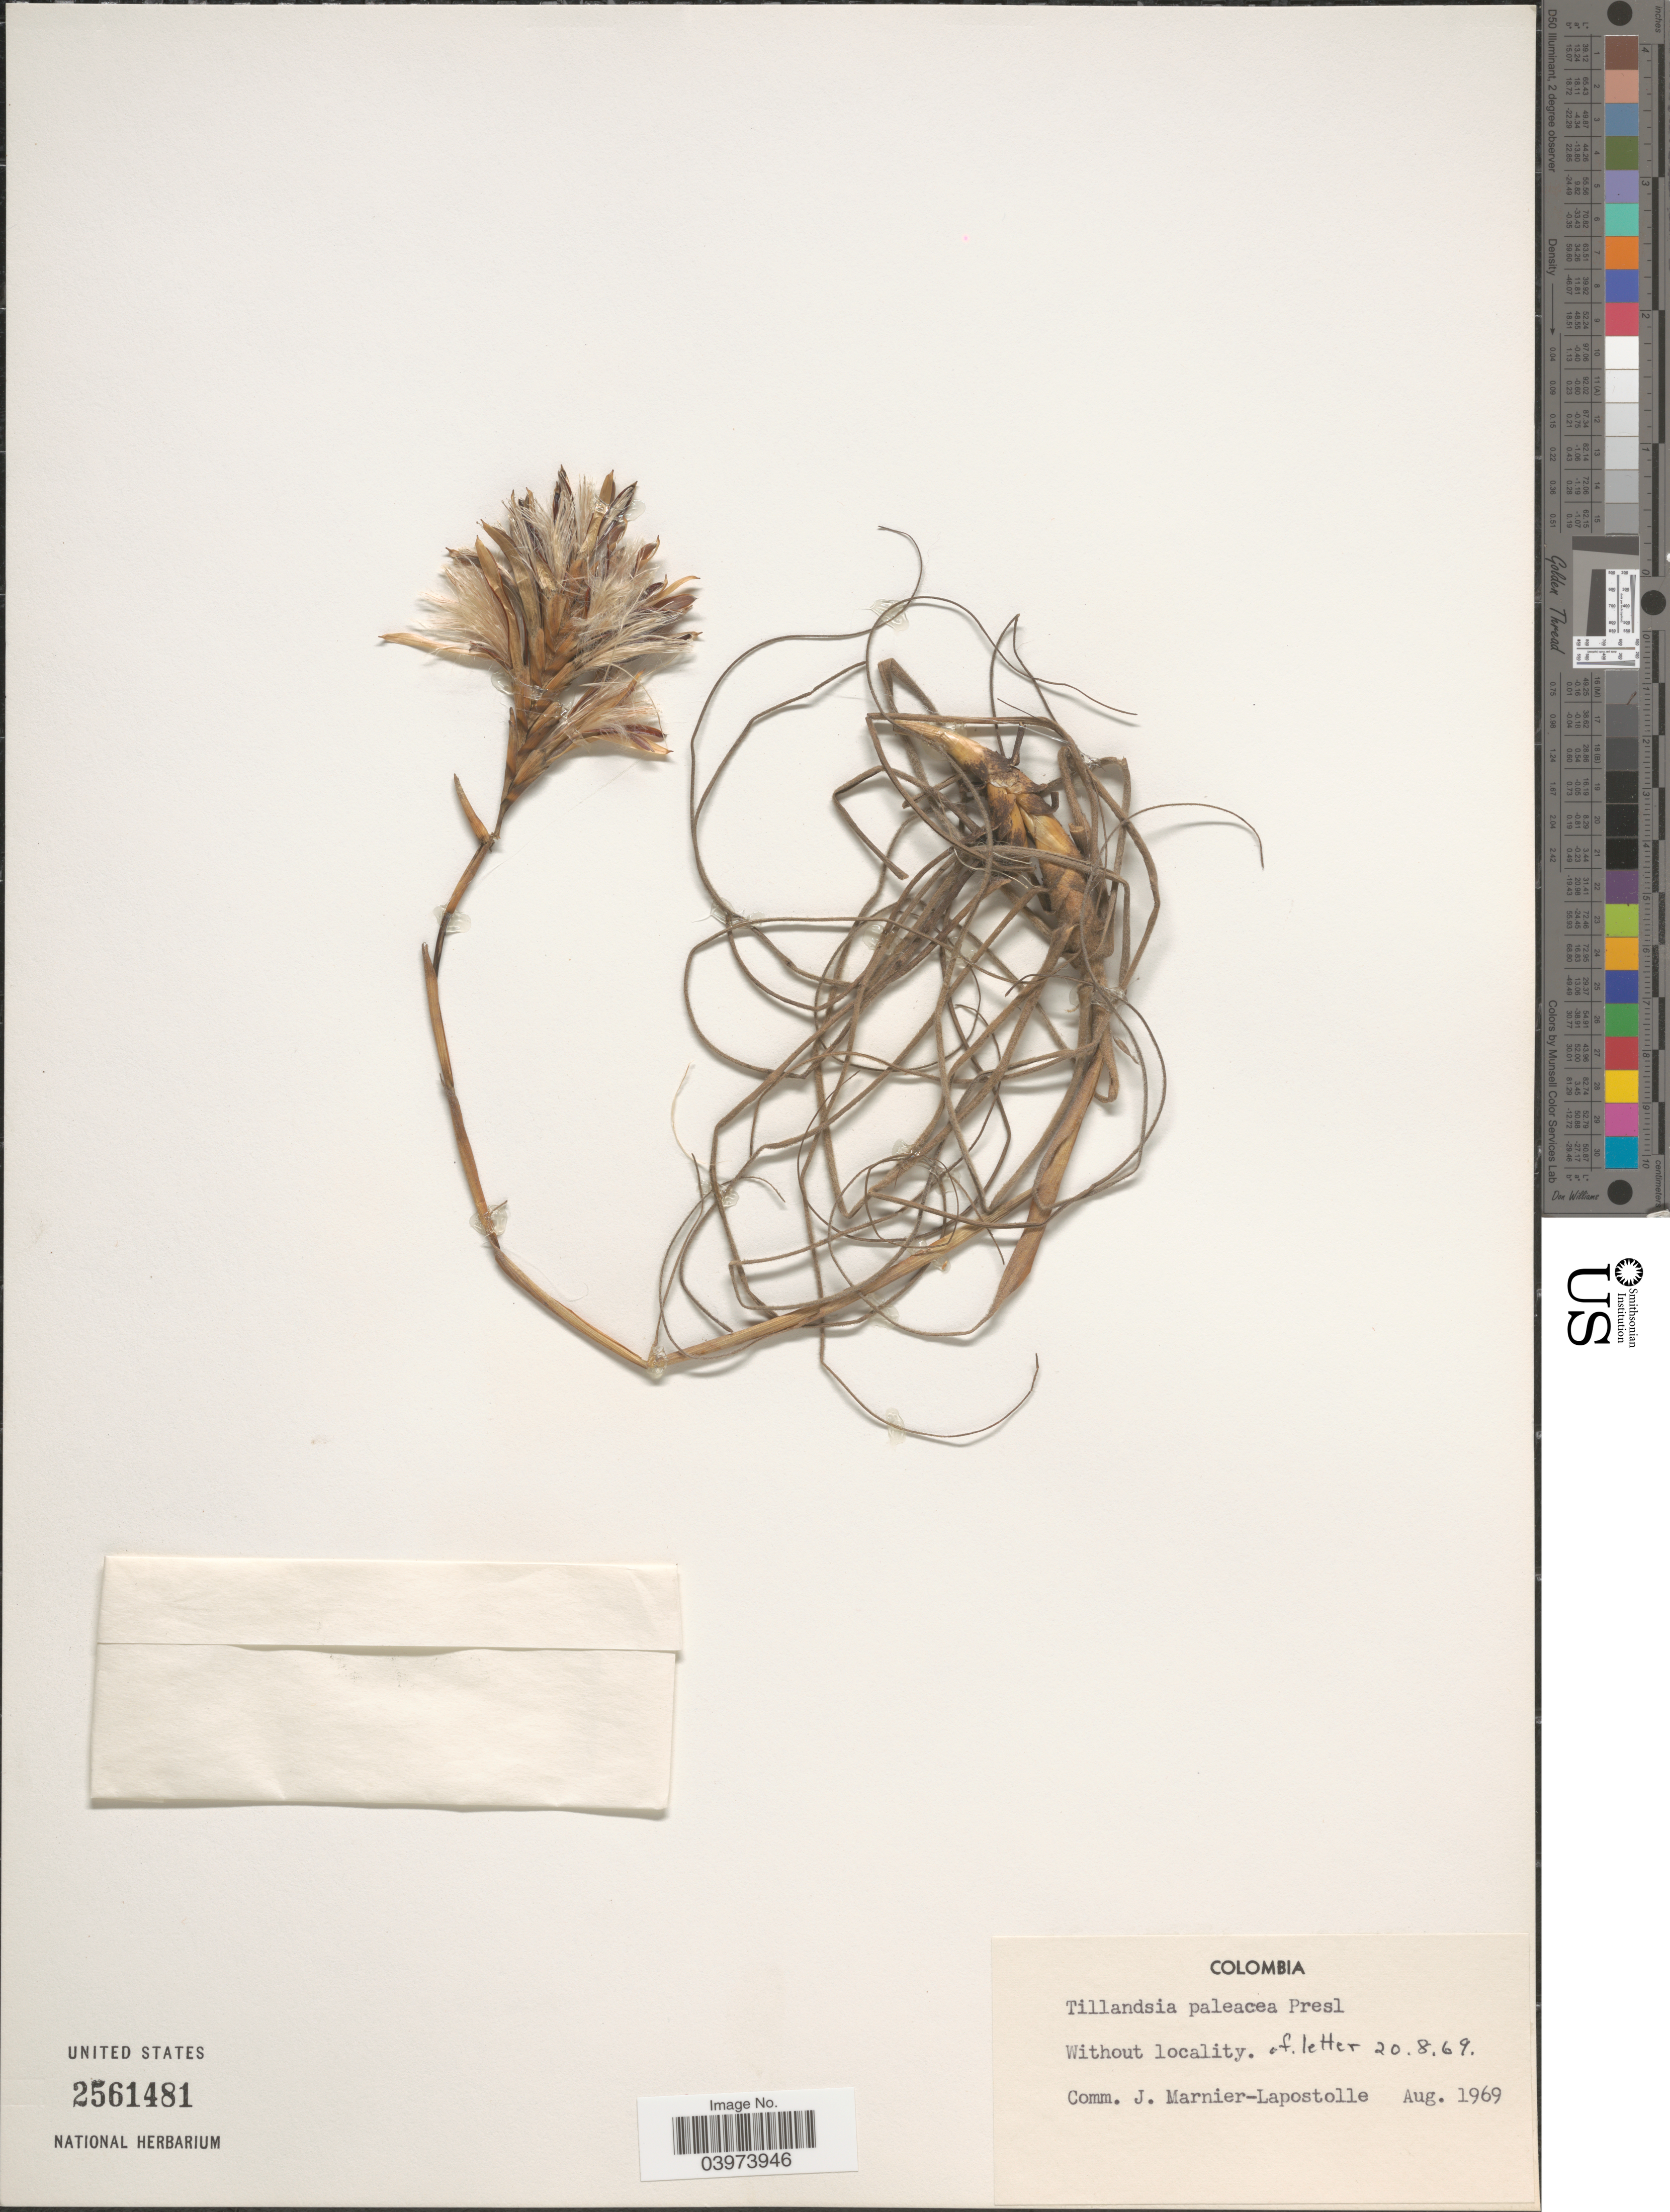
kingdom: Plantae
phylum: Tracheophyta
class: Liliopsida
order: Poales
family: Bromeliaceae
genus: Tillandsia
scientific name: Tillandsia paleacea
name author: C. Presl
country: Colombia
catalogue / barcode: US 2561481